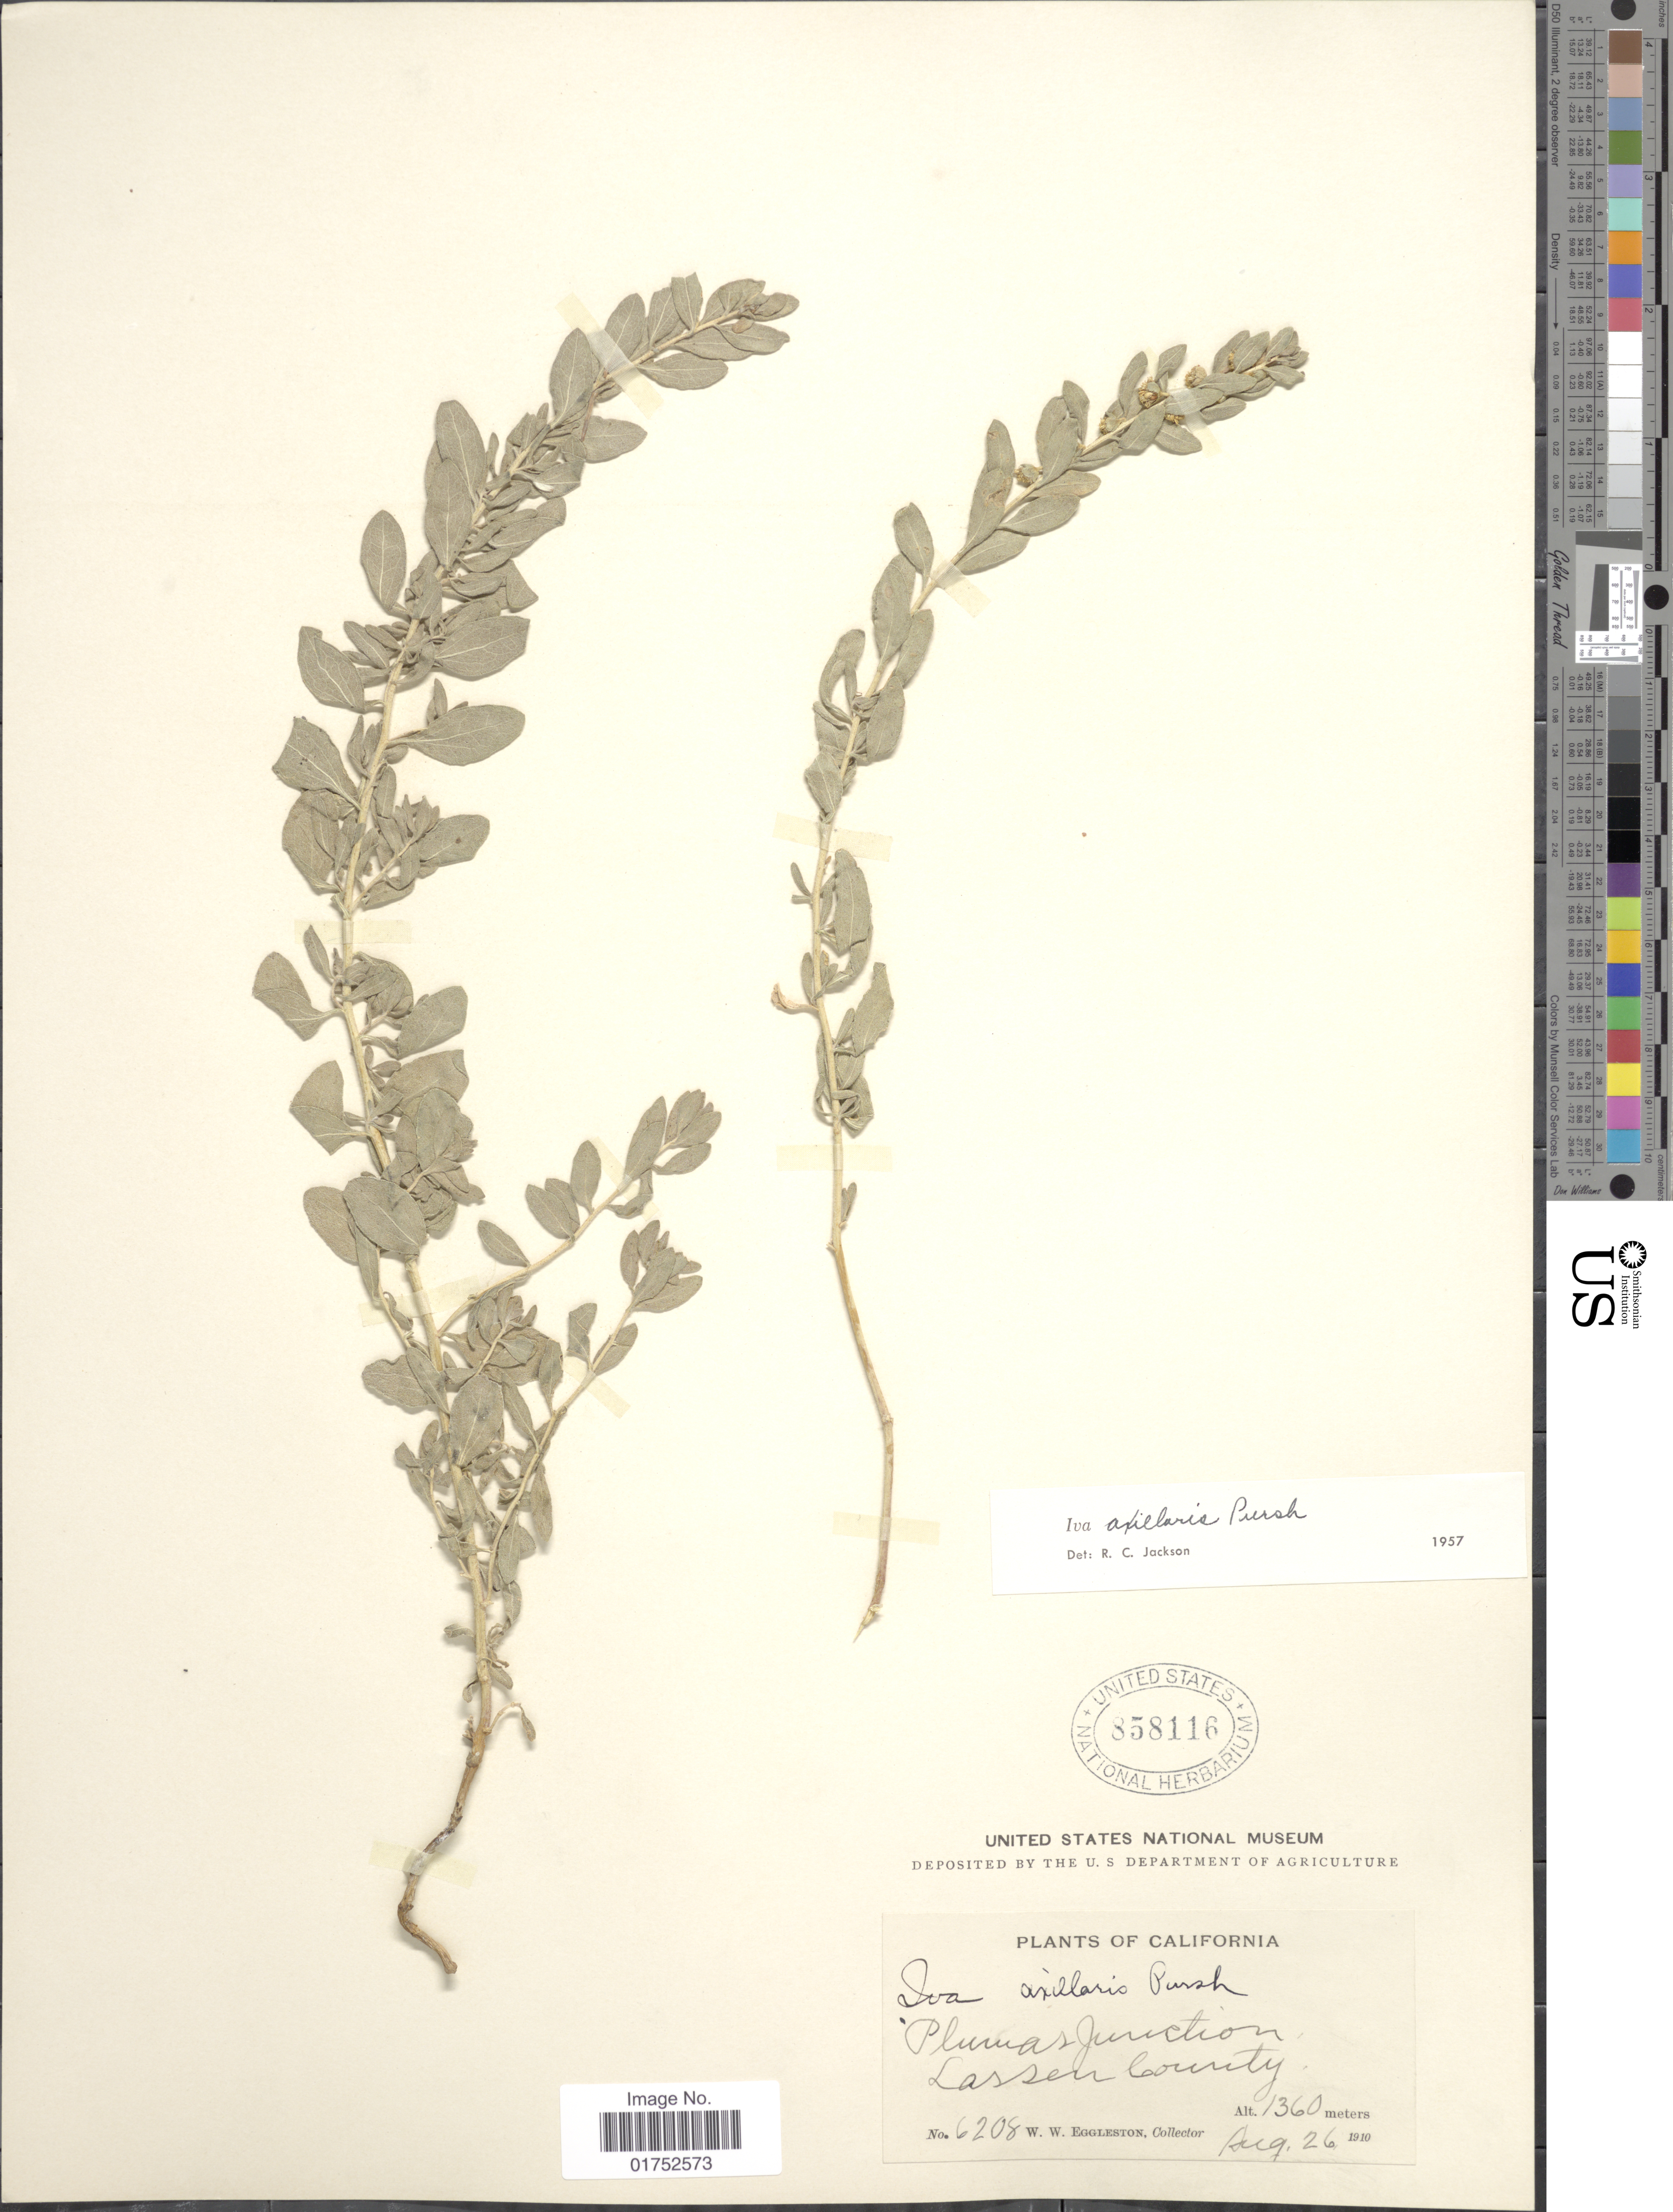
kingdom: Plantae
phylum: Tracheophyta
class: Magnoliopsida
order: Asterales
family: Asteraceae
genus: Iva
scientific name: Iva axillaris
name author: Pursh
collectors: W. W. Eggleston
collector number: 6208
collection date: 1910-08-26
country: United States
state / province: California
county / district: Lassen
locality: Plumas Junction, Lassen County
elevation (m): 1360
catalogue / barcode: US 858116